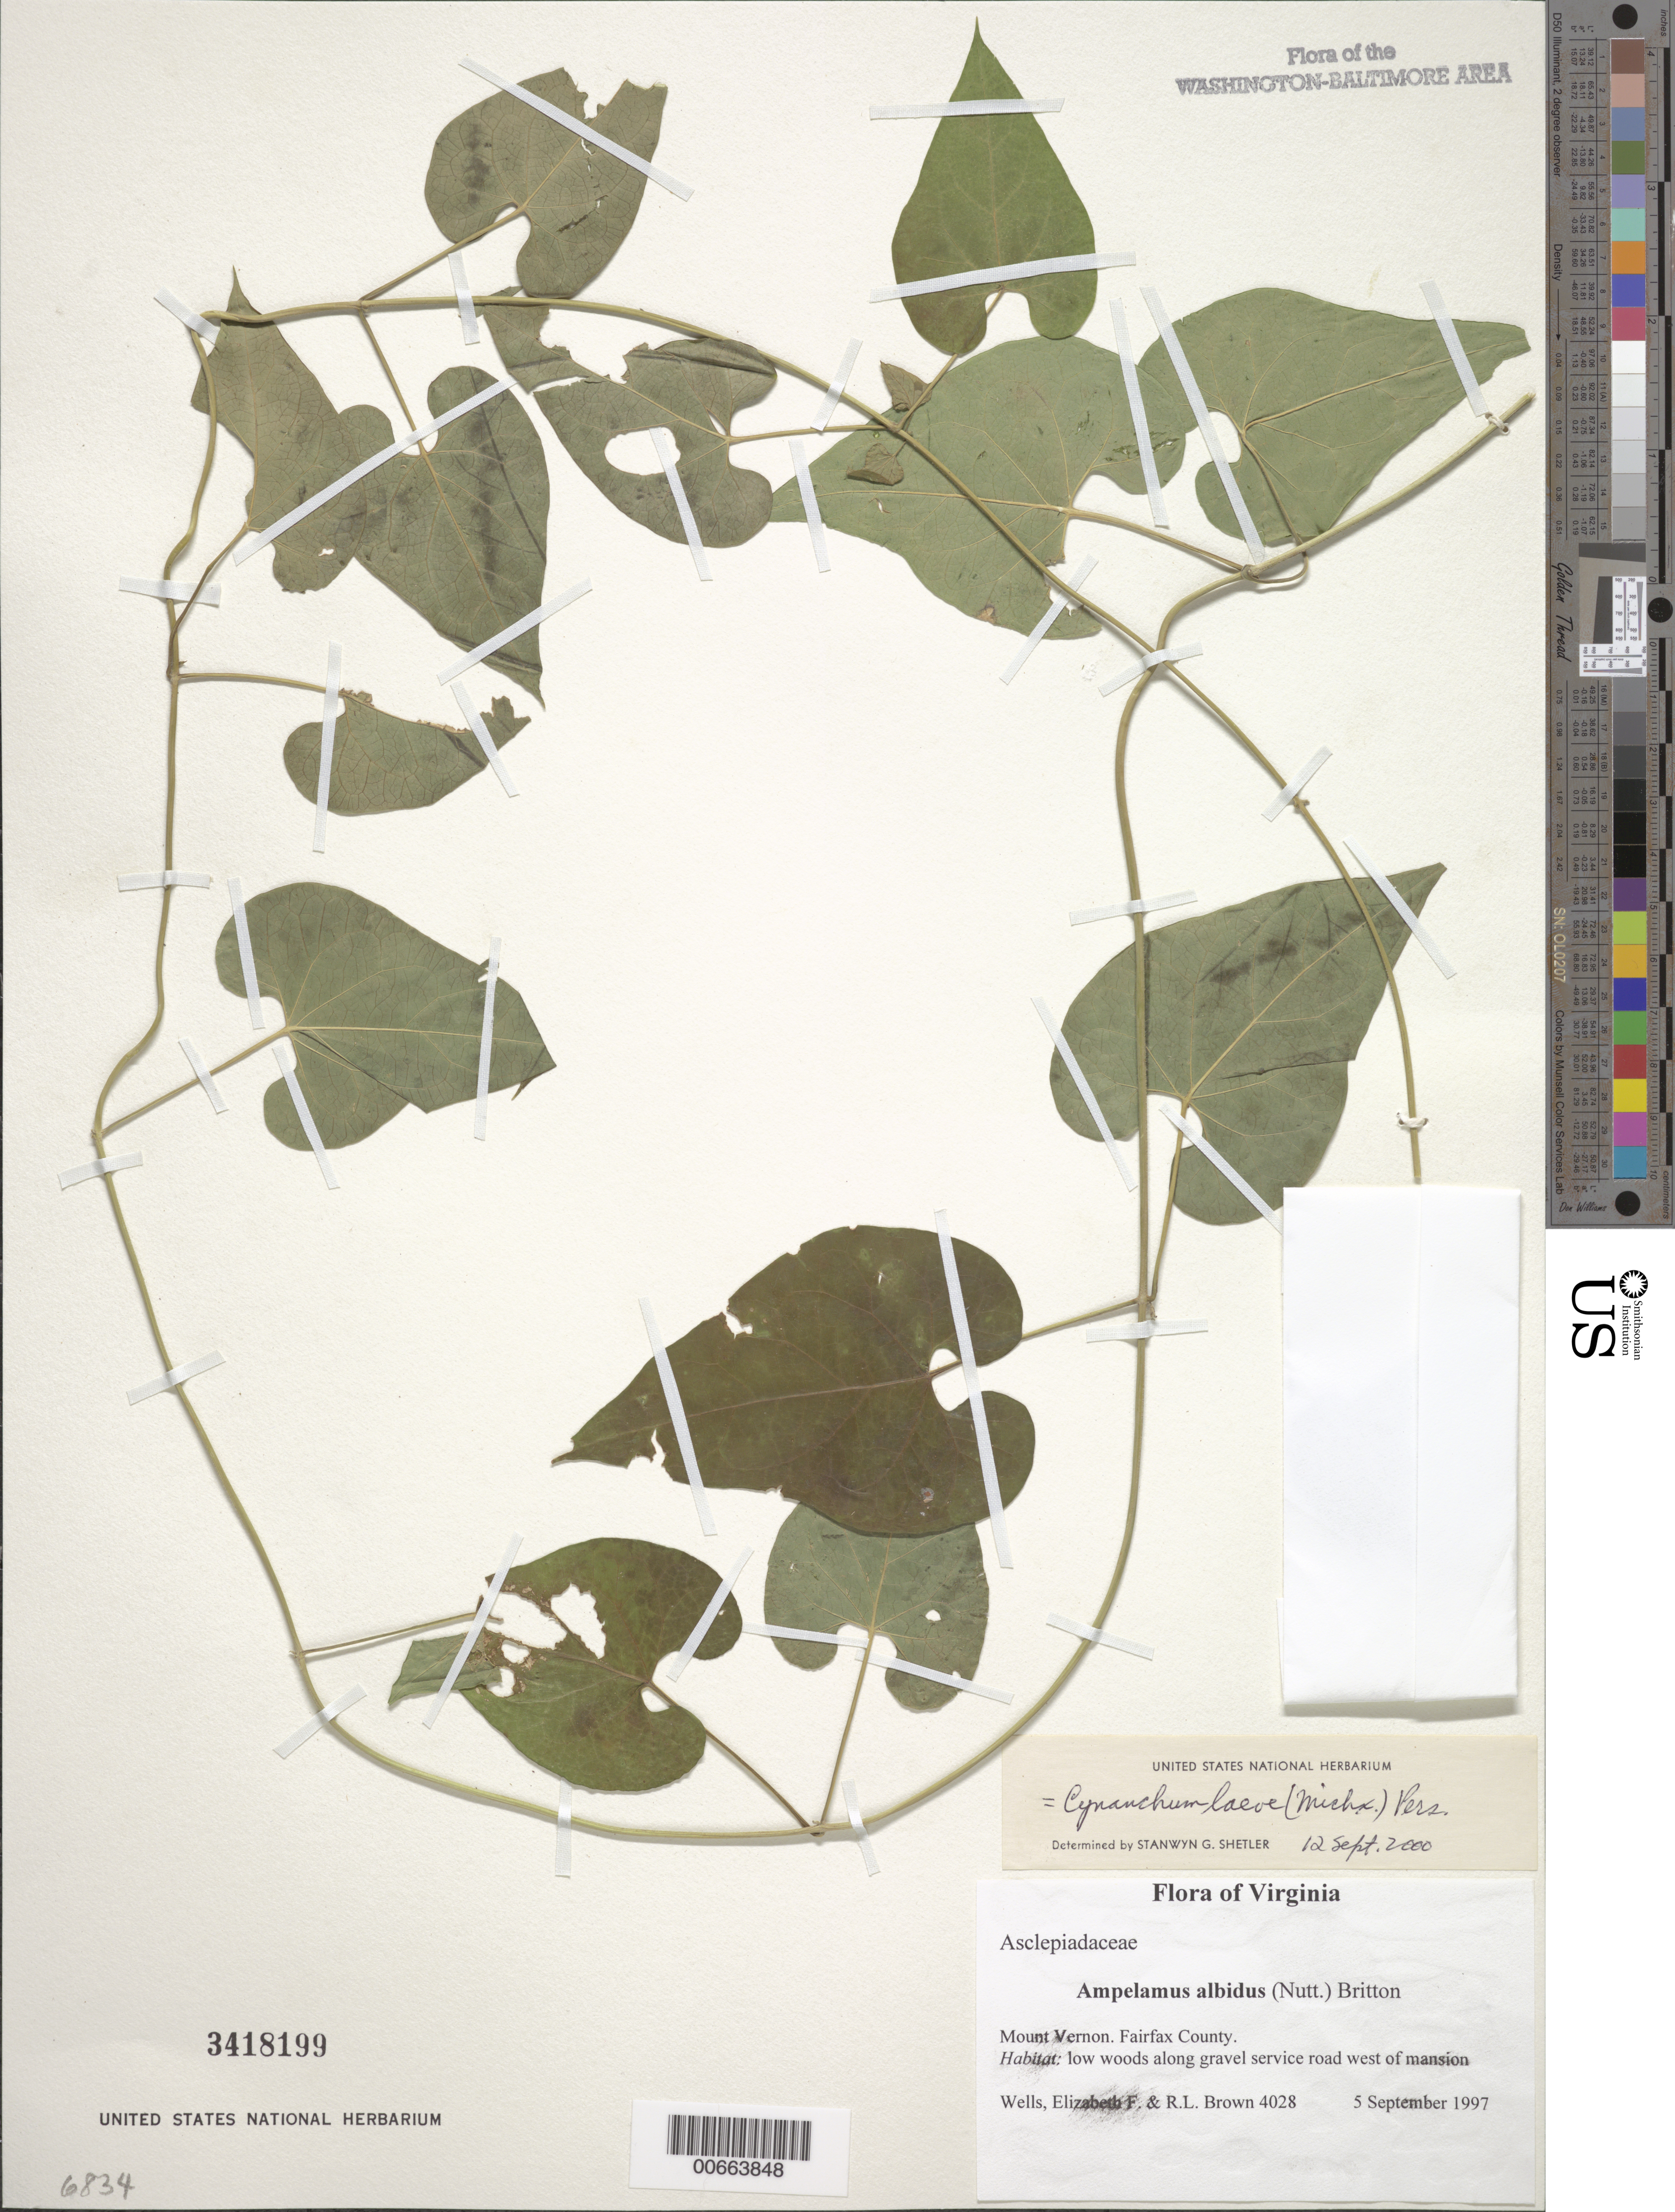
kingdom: Plantae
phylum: Tracheophyta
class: Magnoliopsida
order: Gentianales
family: Apocynaceae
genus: Cynanchum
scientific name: Cynanchum laeve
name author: (Michx.) Pers.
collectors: E. F. Wells & R. L. Brown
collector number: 4028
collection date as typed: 05 Sep 1997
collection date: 1997-09-05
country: United States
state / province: Virginia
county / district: Fairfax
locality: Mount Vernon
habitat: low woods along gravel service road west of mansion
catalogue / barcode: US 3418199